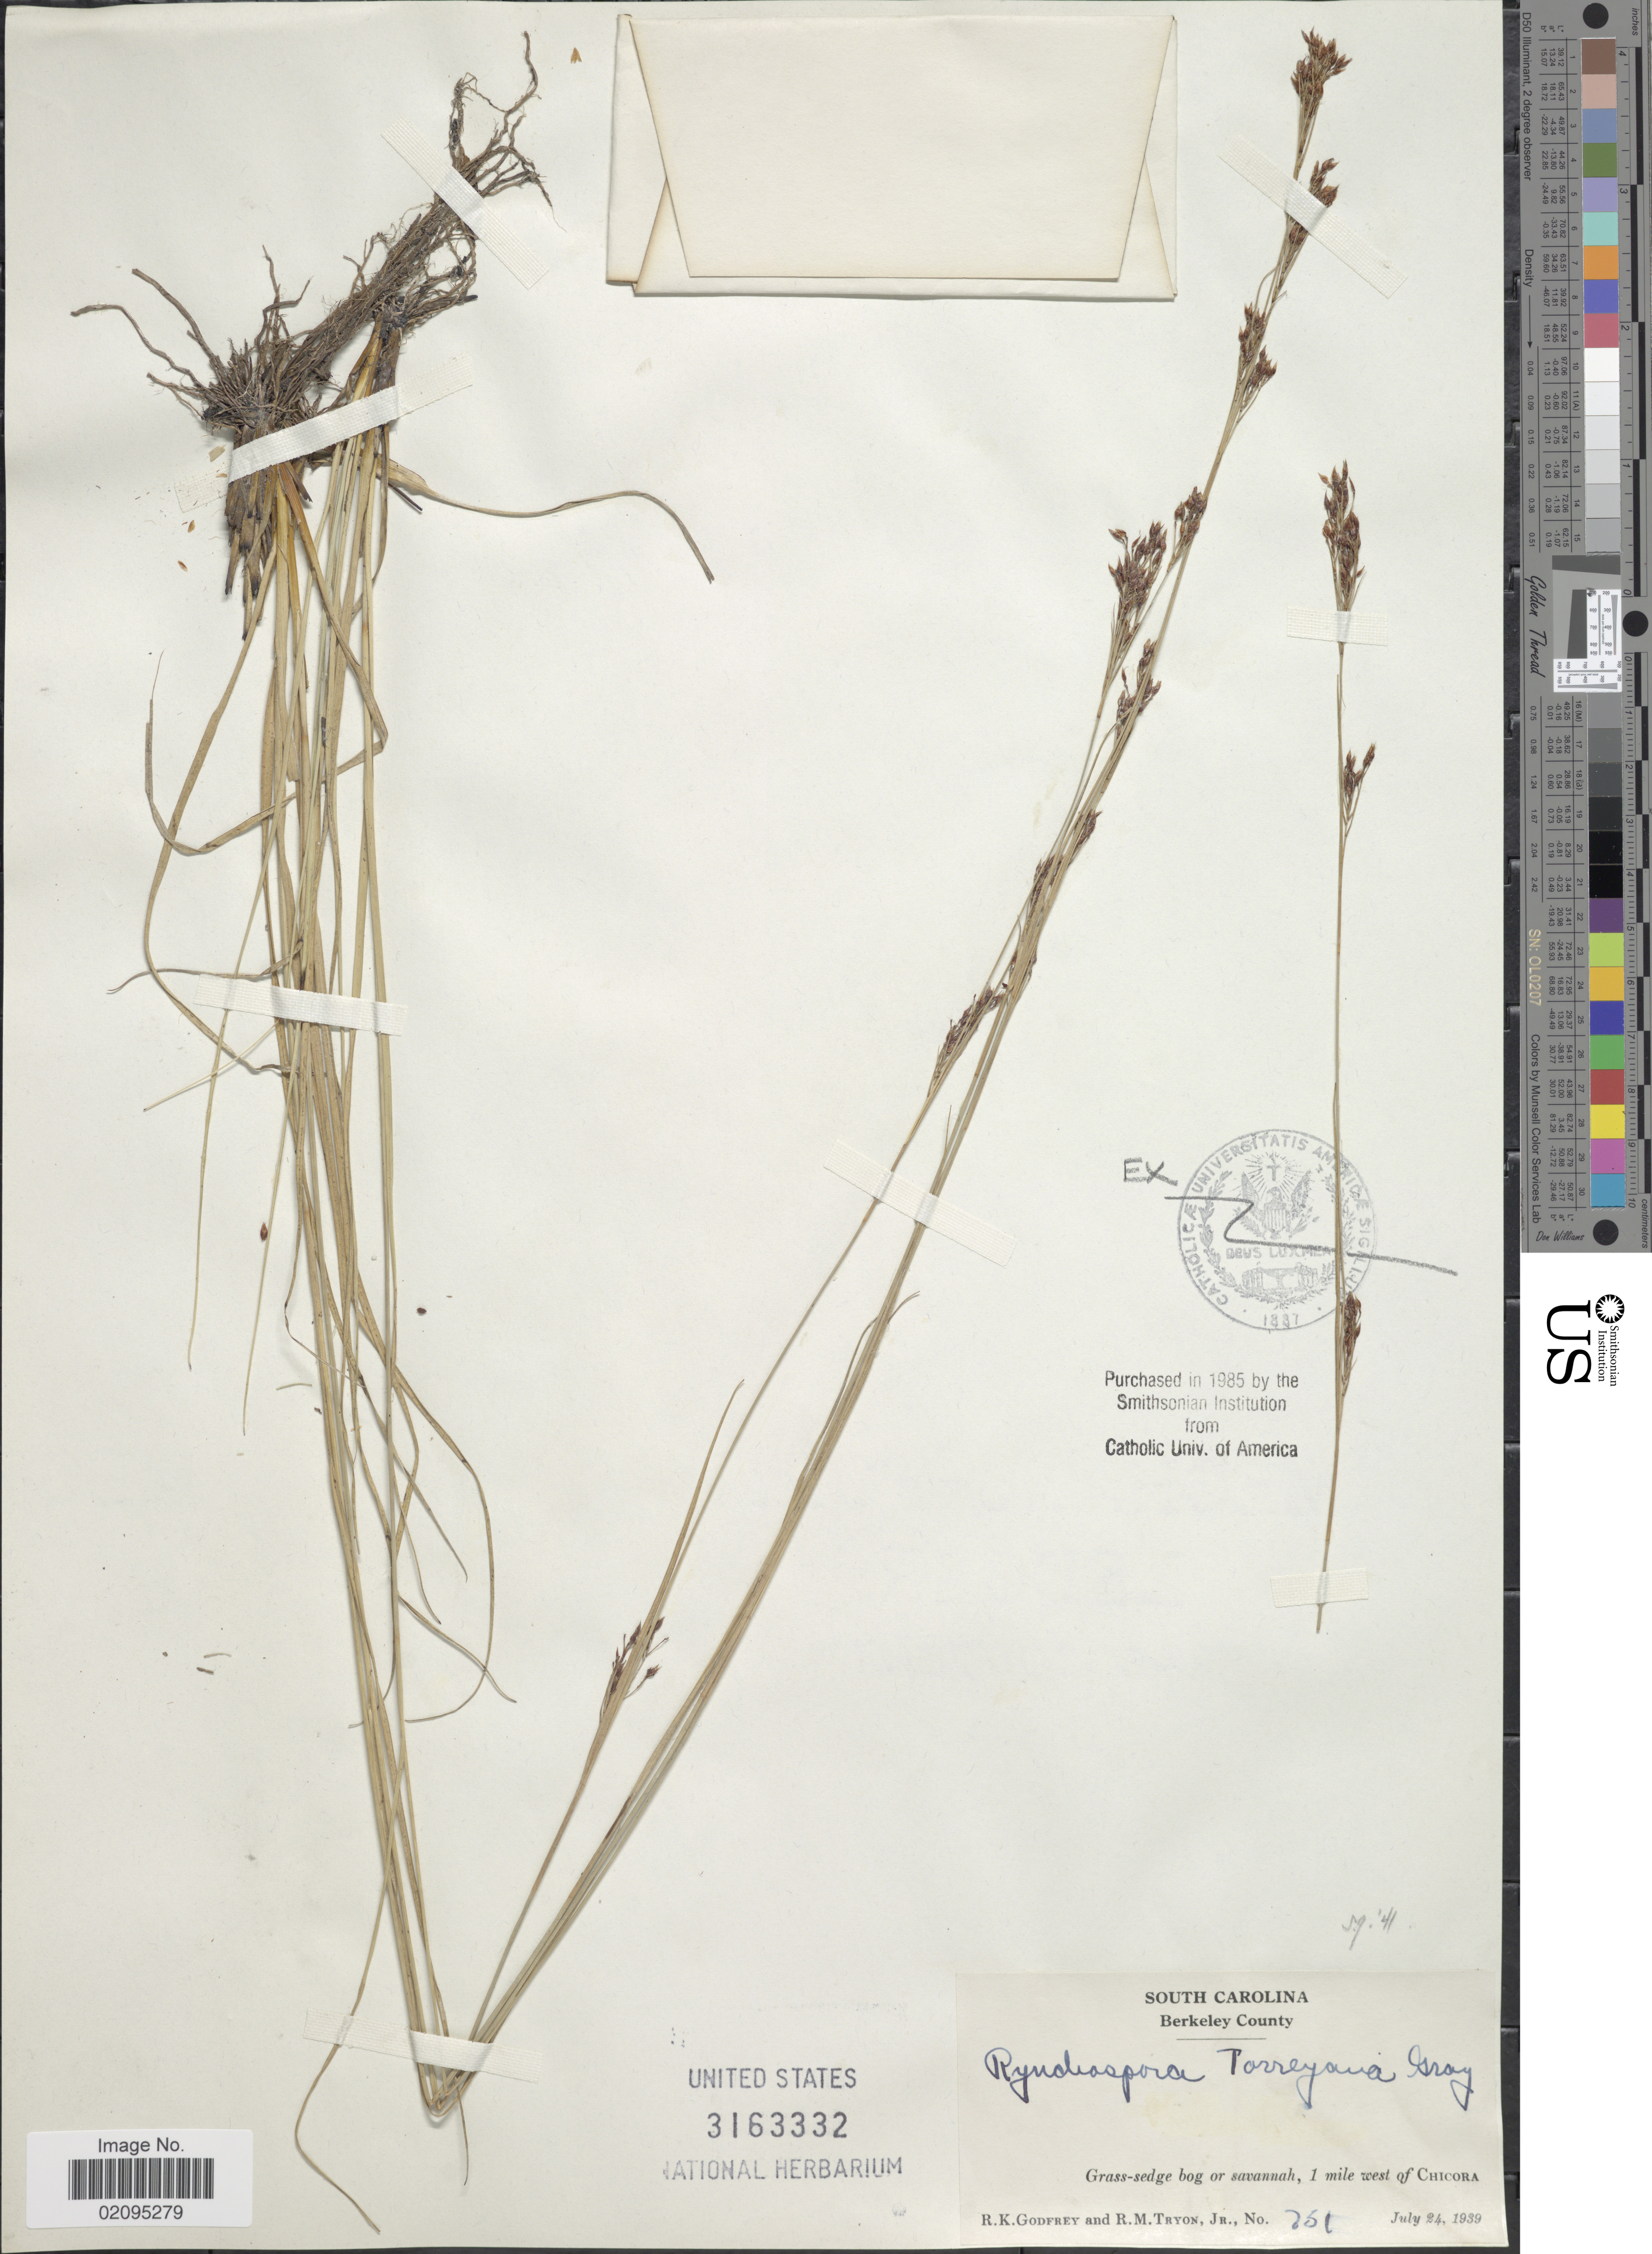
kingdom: Plantae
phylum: Tracheophyta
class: Liliopsida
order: Poales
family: Cyperaceae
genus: Rhynchospora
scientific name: Rhynchospora torreyana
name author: A. Gray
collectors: R. K. Godfrey & R. M. Tryon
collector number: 351*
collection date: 1939-07-24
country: United States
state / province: South Carolina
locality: Berkeley County, Grass-edge bog or savannah, 1 mile west of Chicora.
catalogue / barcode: US 3163332